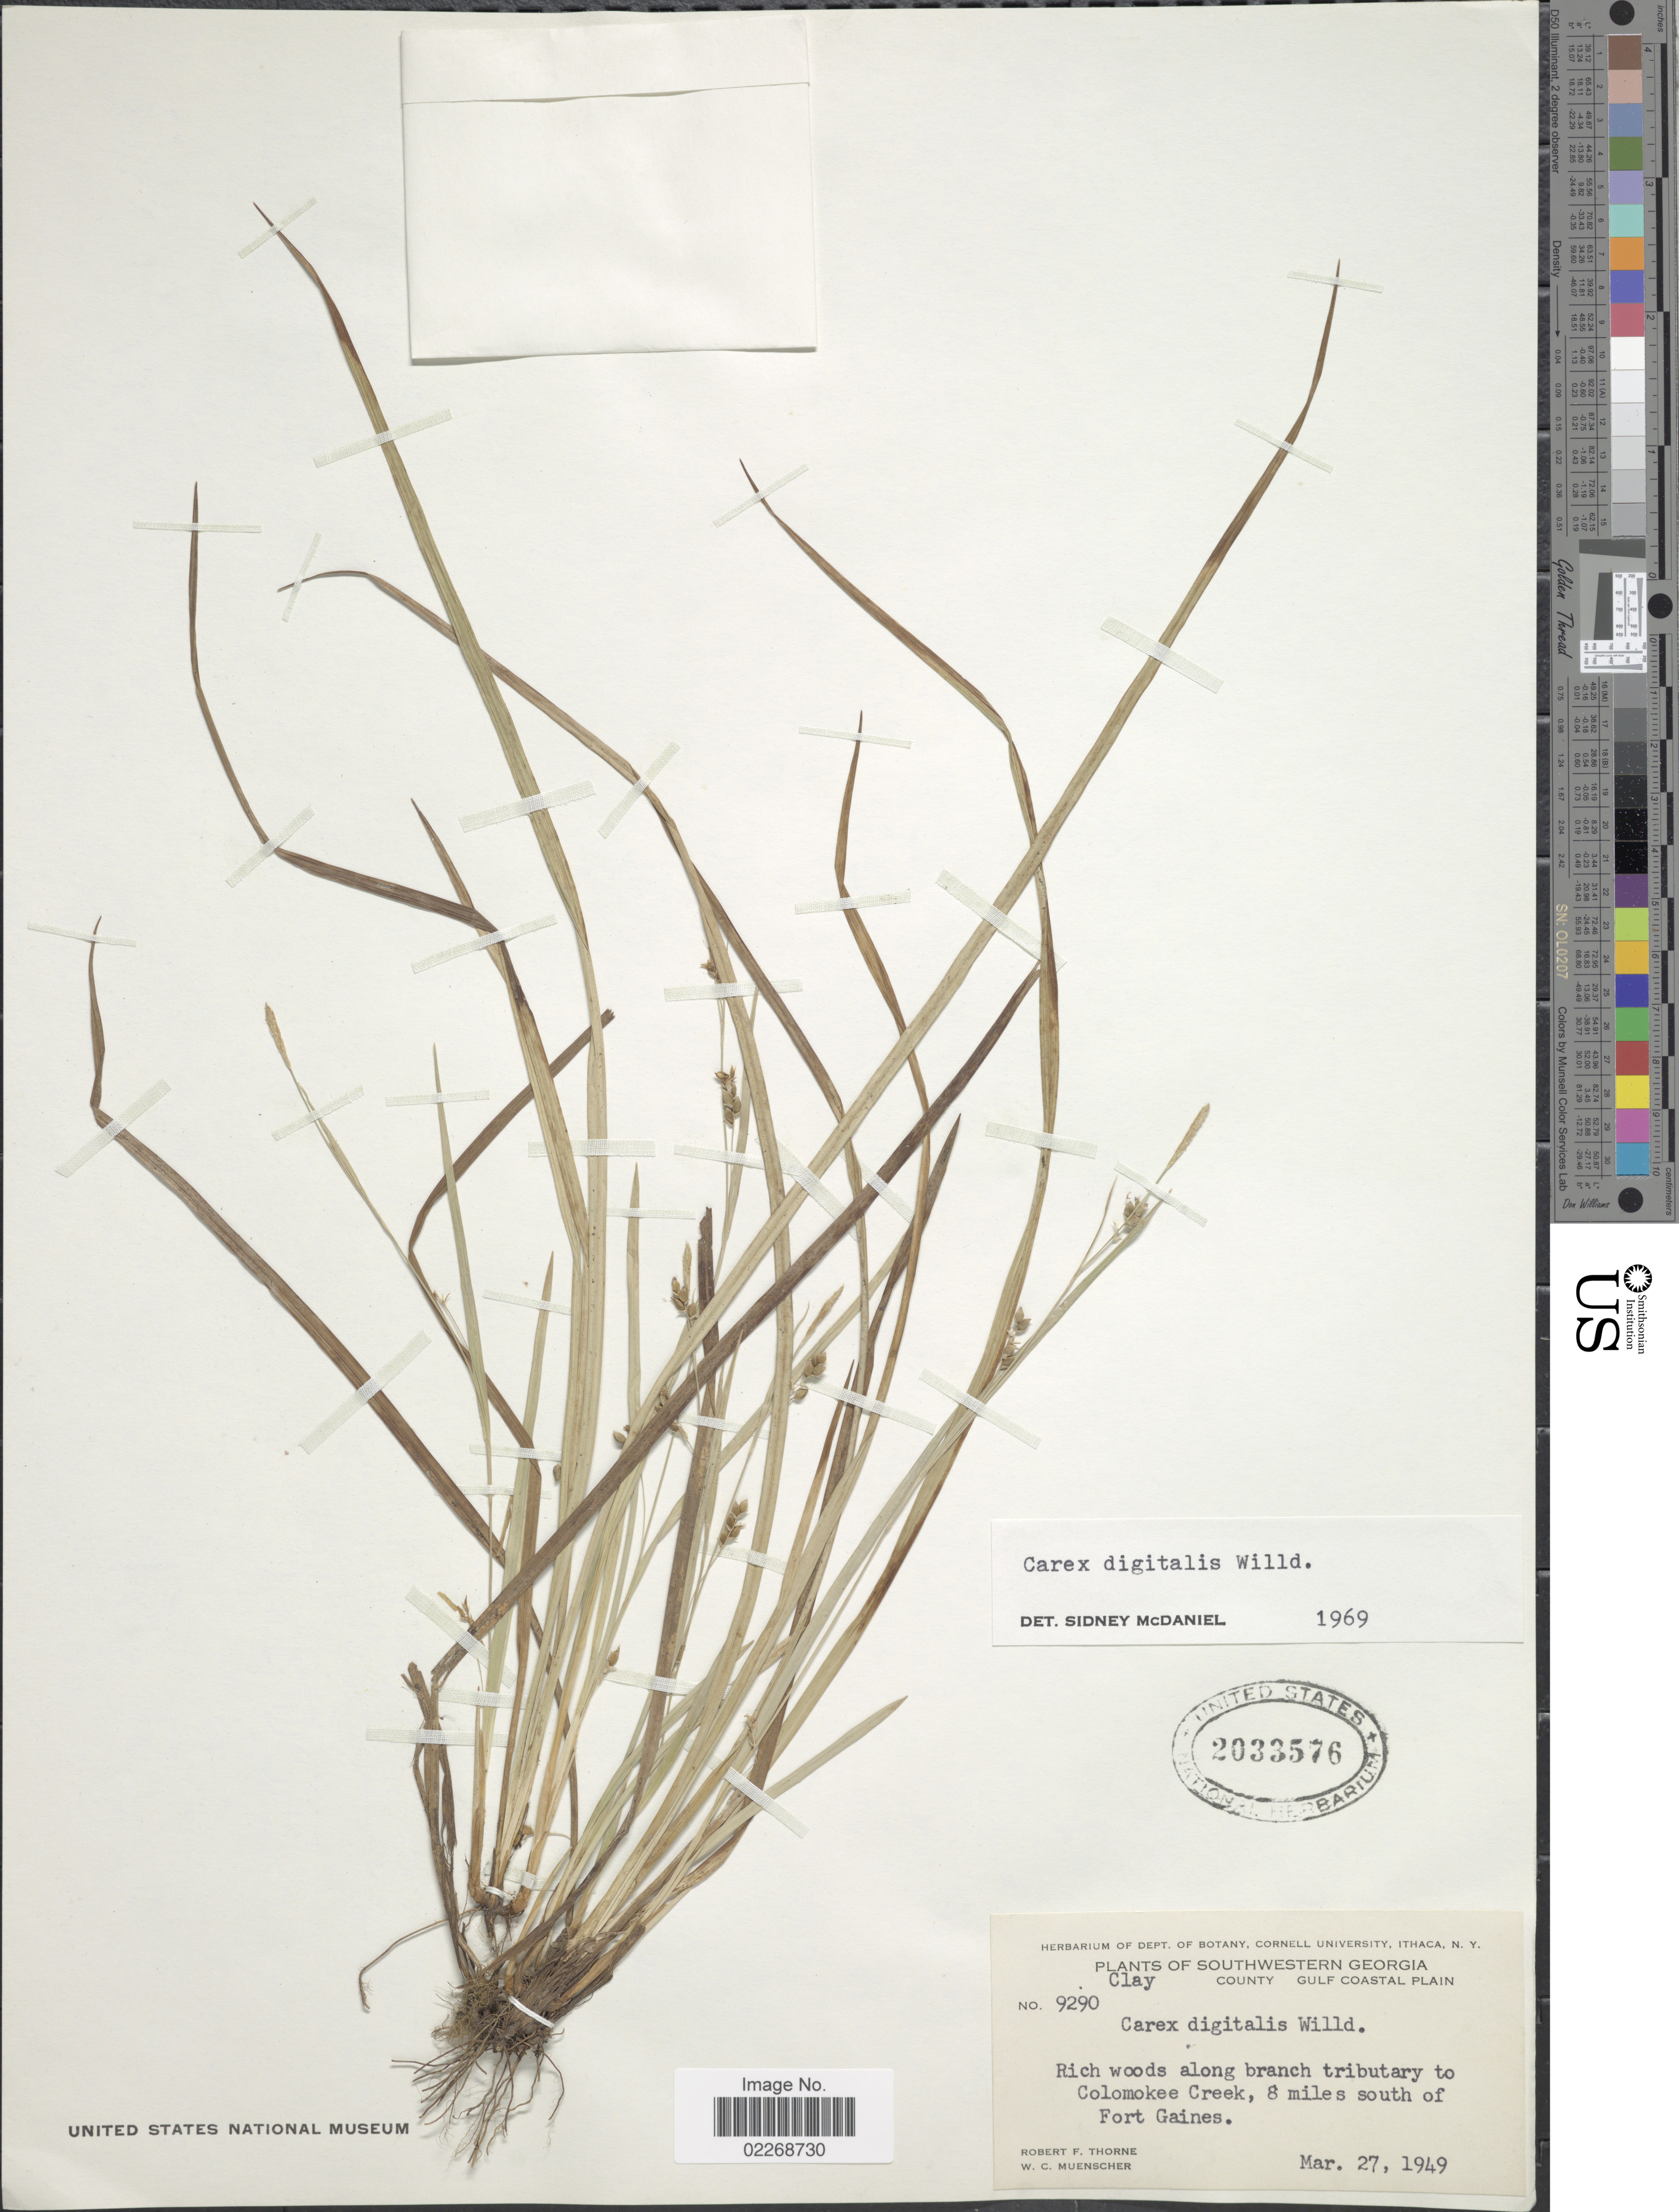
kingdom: Plantae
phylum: Tracheophyta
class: Liliopsida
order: Poales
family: Cyperaceae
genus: Carex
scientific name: Carex digitalis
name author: Willd.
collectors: R. F. Thorne & W. Muenscher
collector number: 9290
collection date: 1949-03-27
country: United States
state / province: Georgia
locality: Southwestern Georgia. Clay County. Gulf Coastal Plain. Rich woods along branch tributary to Colomokee Creek, 8 miles south of Fort Gaines.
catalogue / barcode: US 2033576